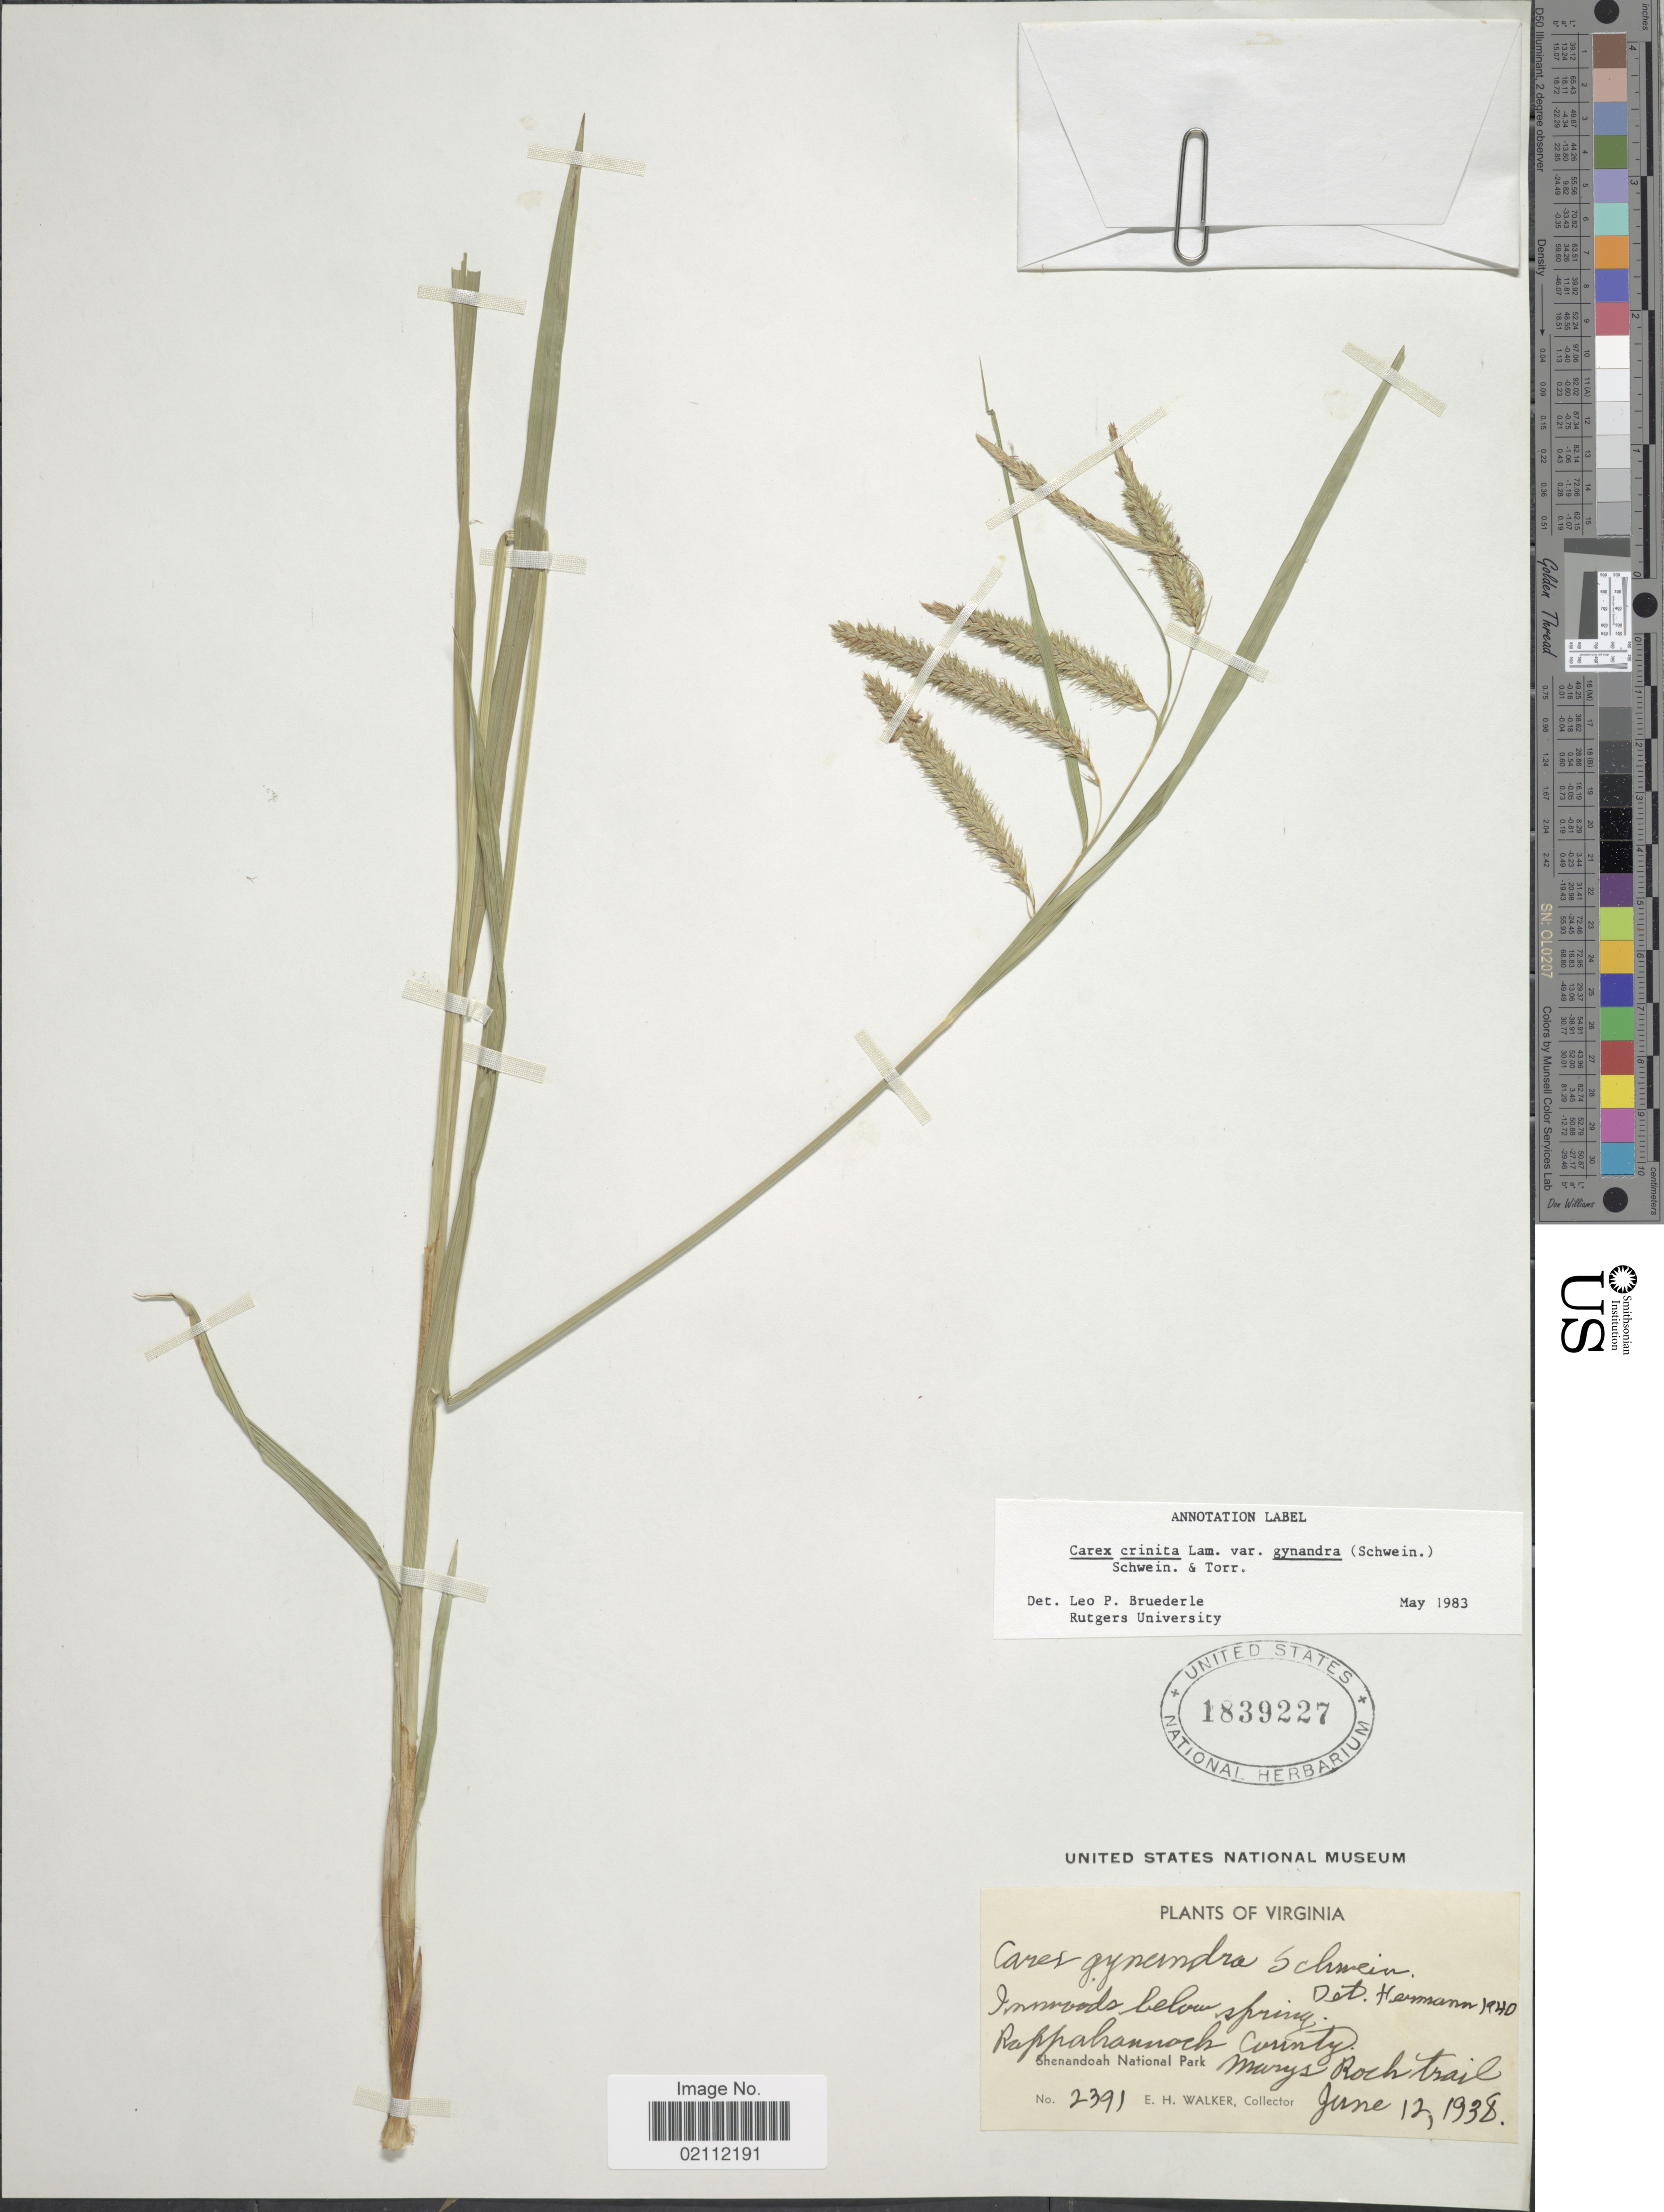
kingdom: Plantae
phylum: Tracheophyta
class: Liliopsida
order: Poales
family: Cyperaceae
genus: Carex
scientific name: Carex gynandra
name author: Schwein.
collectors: E. H. Walker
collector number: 2391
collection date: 1938-06-12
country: United States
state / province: Virginia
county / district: Rappahannock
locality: Marys Rock trail. Shenandoah National Park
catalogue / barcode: US 1839227